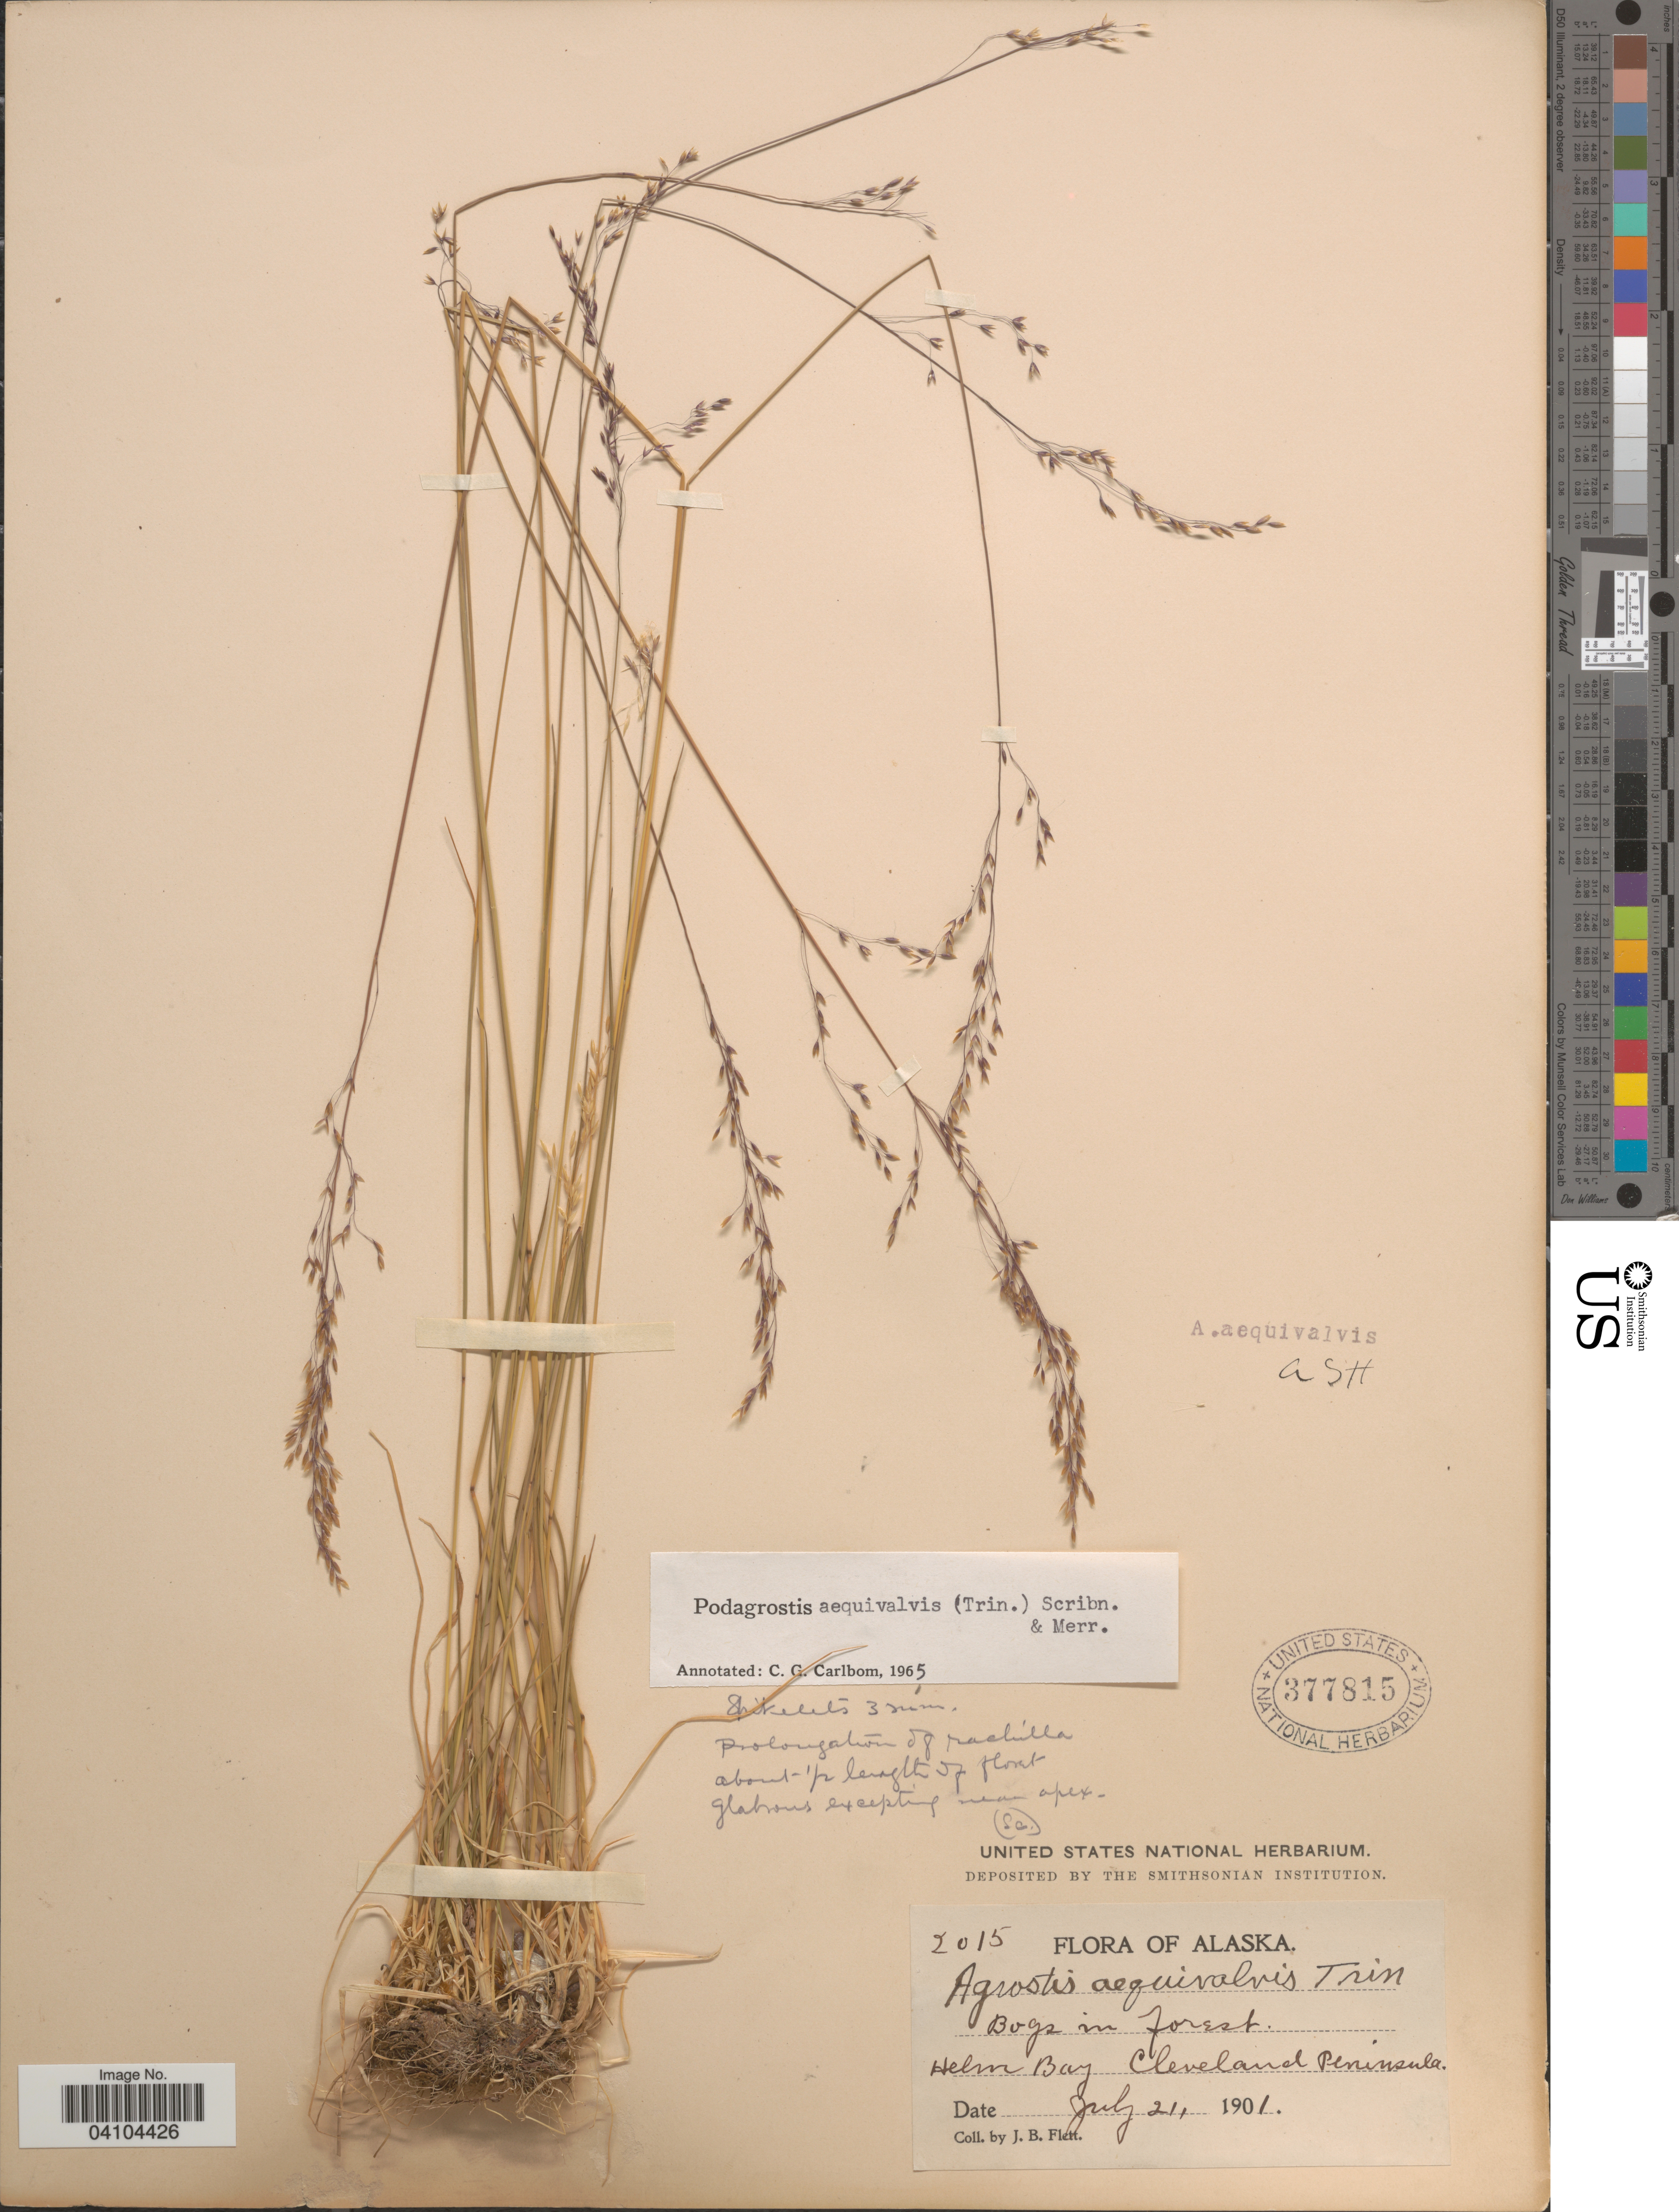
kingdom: Plantae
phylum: Tracheophyta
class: Liliopsida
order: Poales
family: Poaceae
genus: Podagrostis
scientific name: Podagrostis aequivalvis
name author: (Trin.) Scribn. & Merr.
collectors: J. Flett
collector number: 2015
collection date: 1901-07-21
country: United States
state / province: Alaska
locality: Helm Bay Cleveland Peninsula.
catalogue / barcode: US 377815